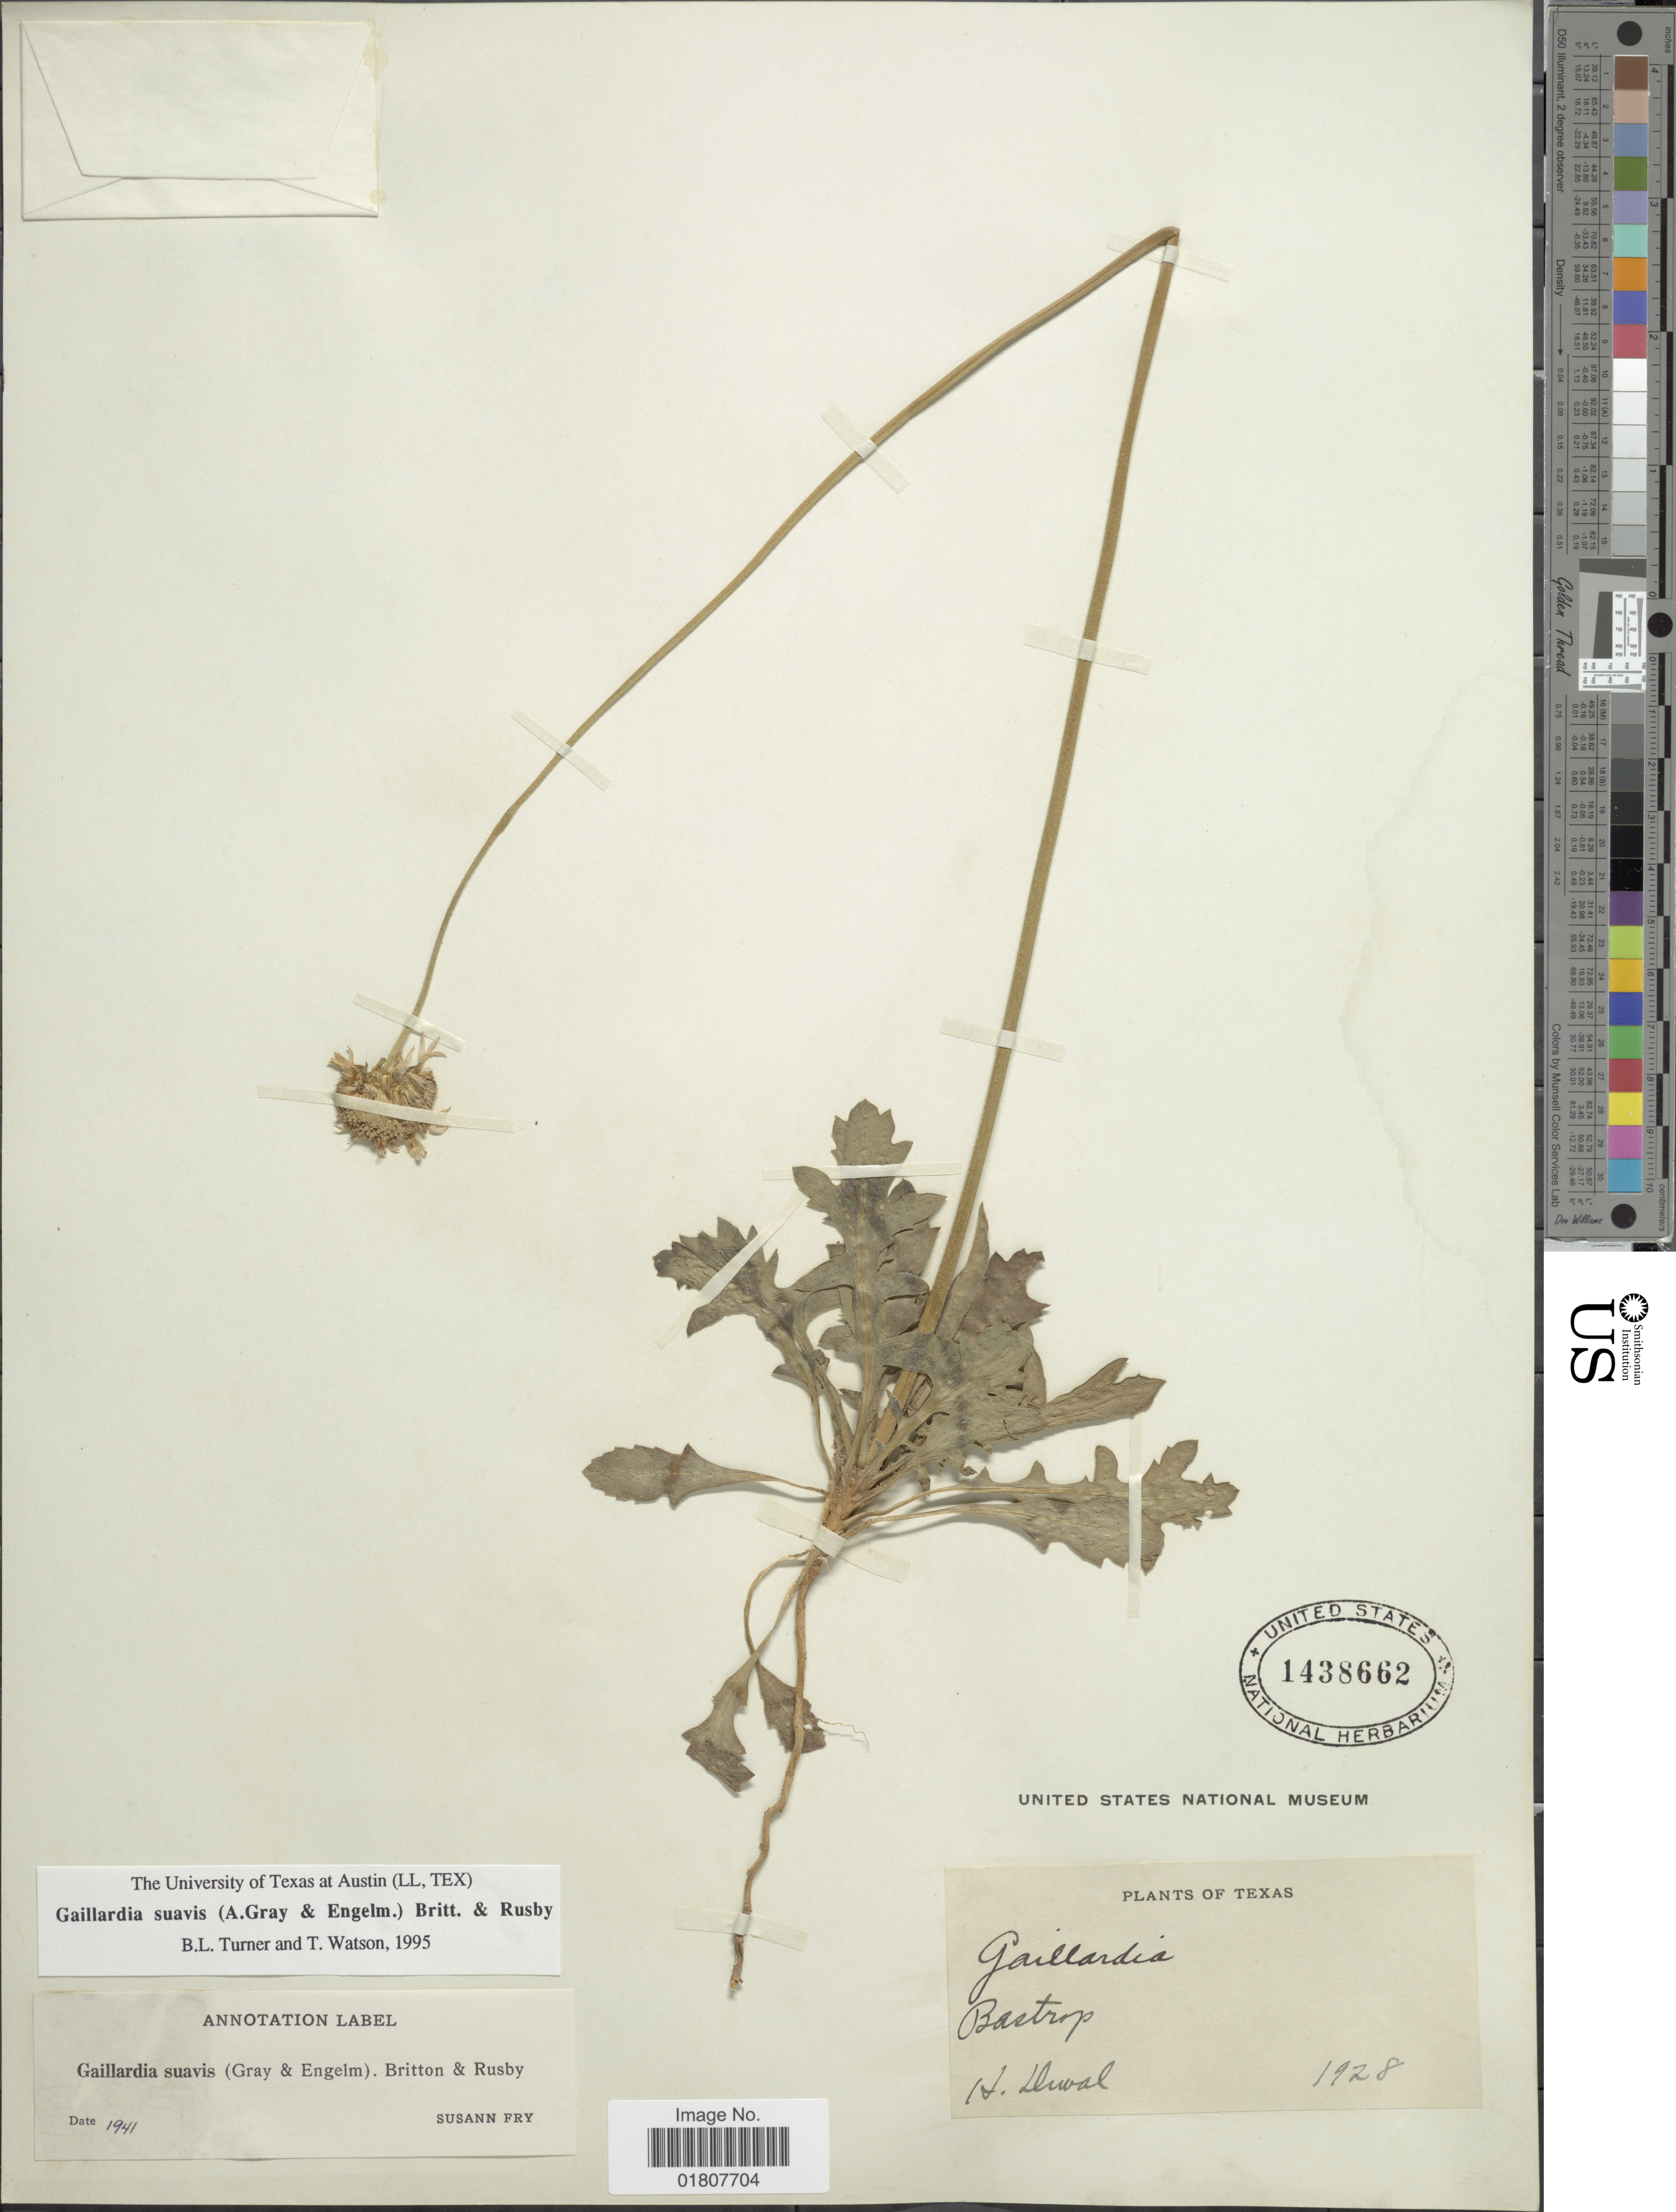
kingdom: Plantae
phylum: Tracheophyta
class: Magnoliopsida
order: Asterales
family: Asteraceae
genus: Gaillardia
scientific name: Gaillardia suavis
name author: (A. Gray & Engelm.) Britton & Rusby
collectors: H. Dewal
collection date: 1928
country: United States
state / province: Texas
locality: Bastrop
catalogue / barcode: US 1438662